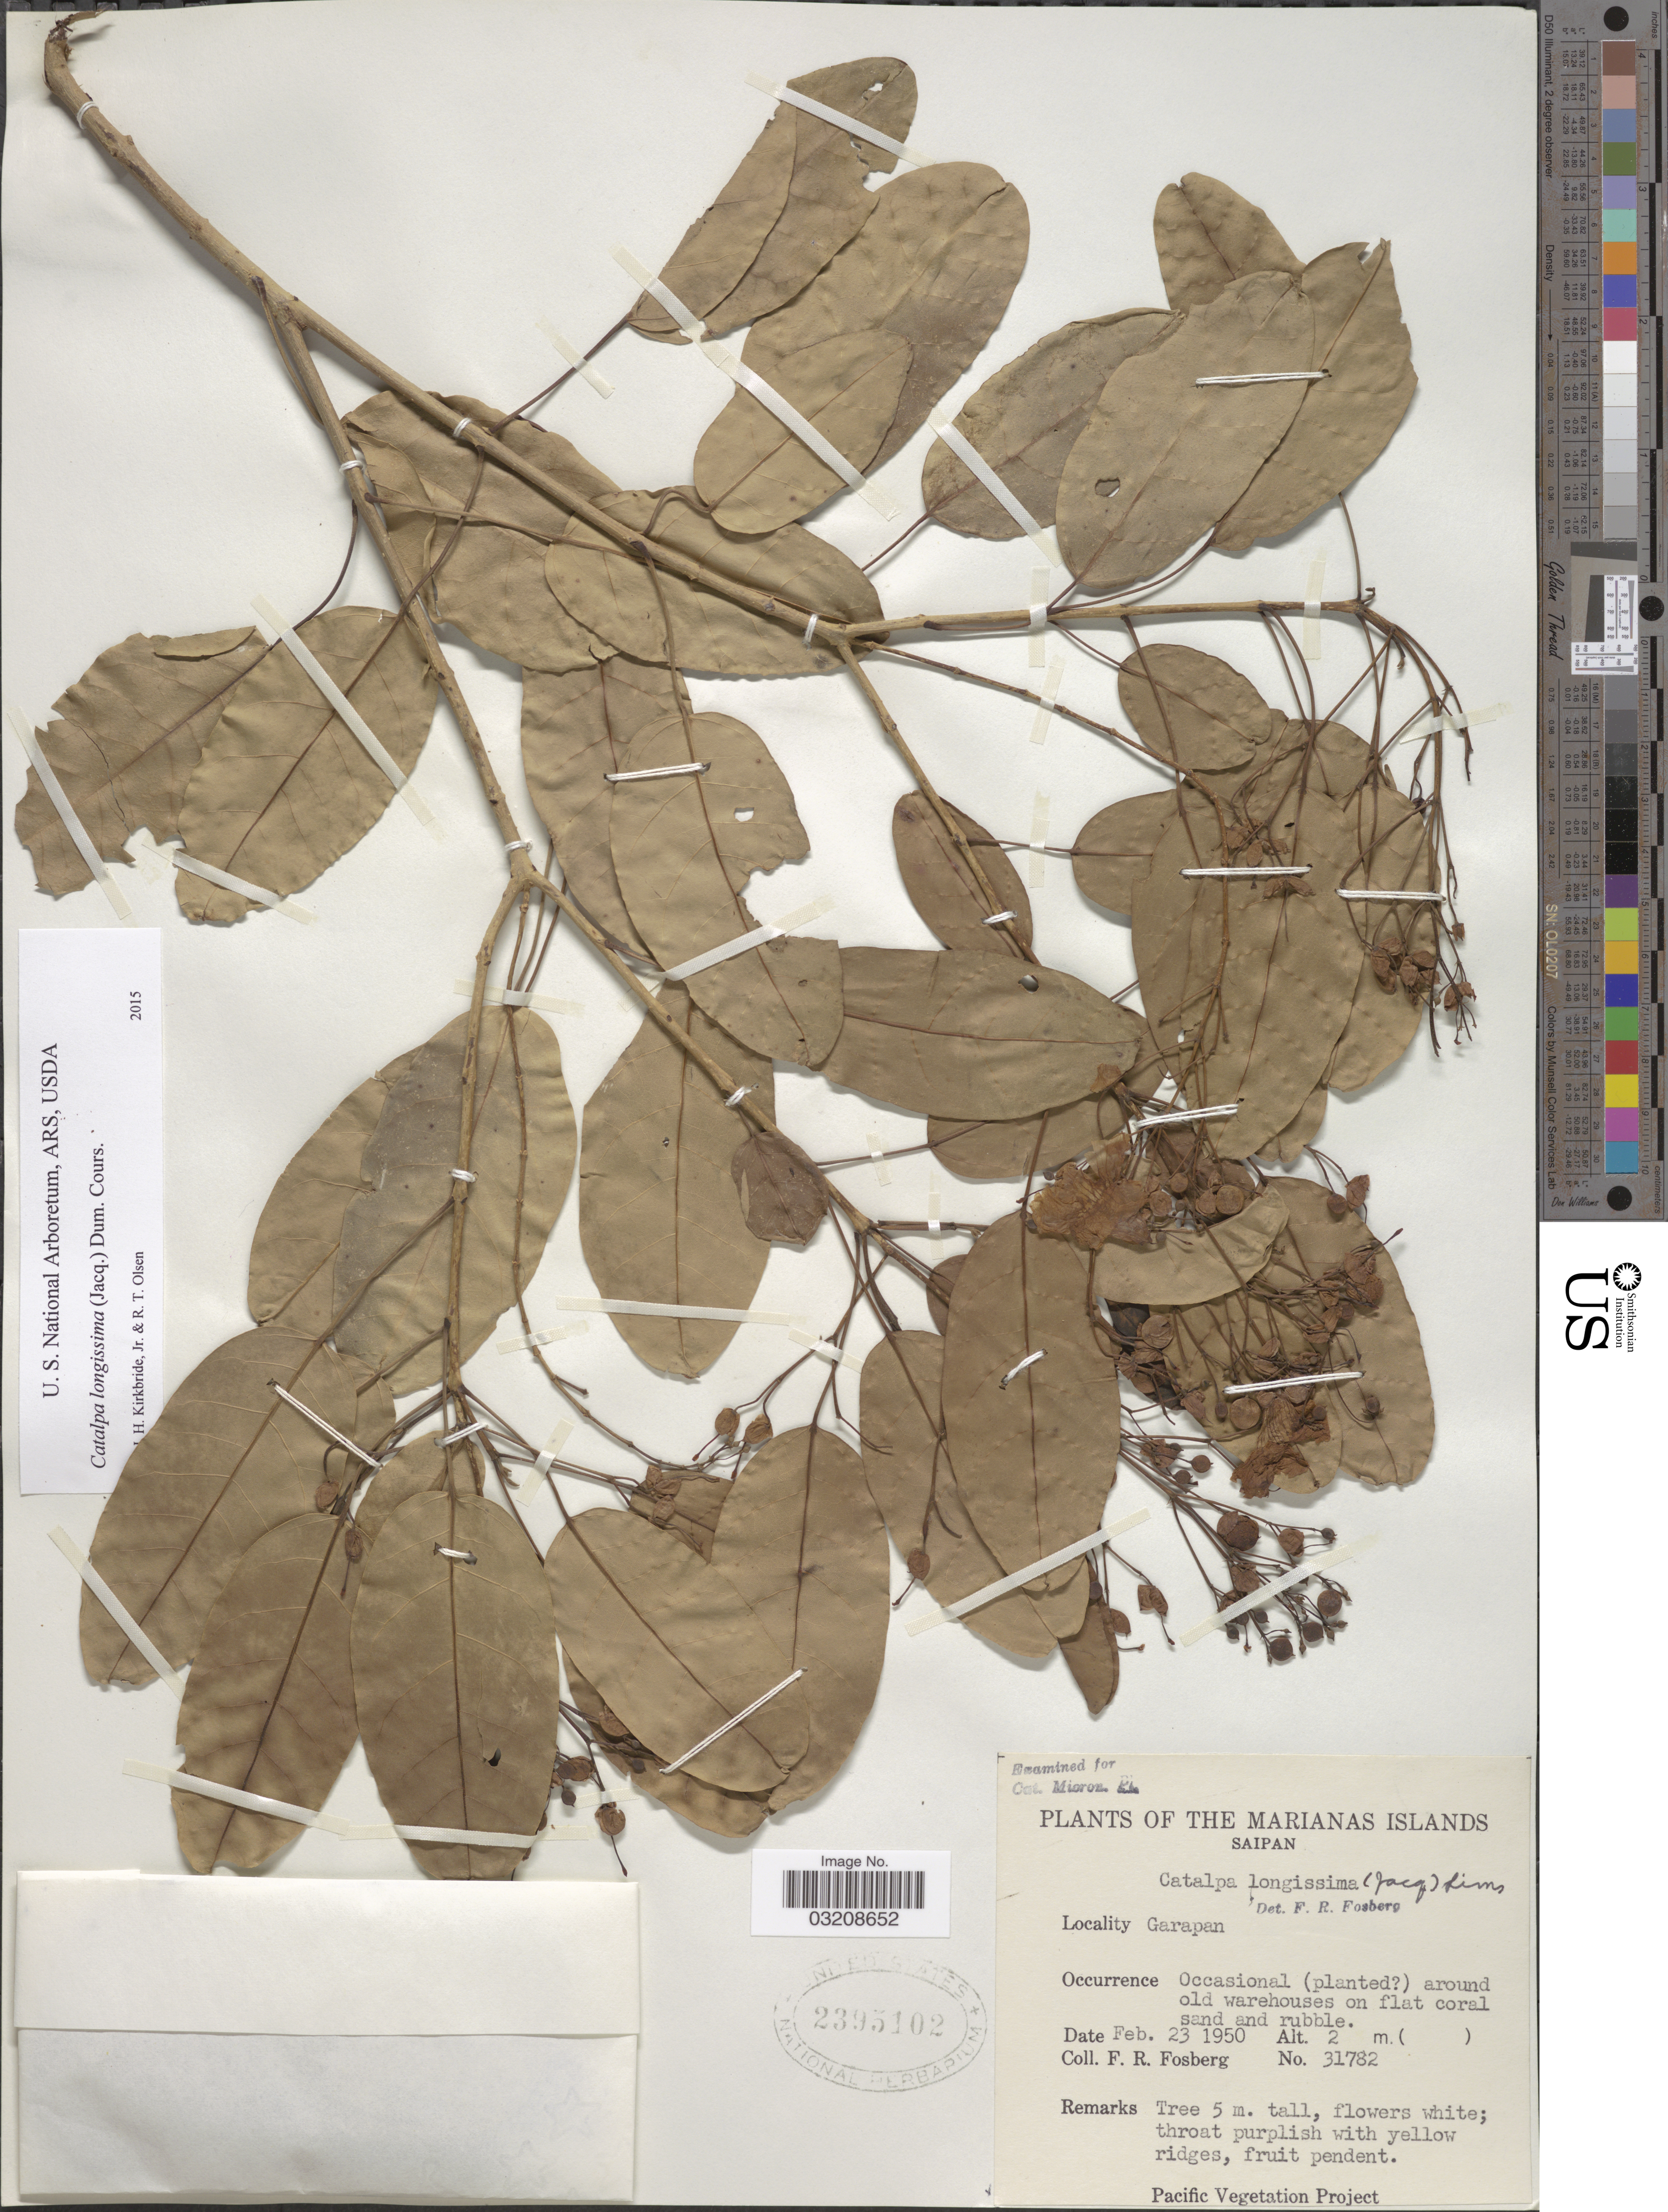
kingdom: Plantae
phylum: Tracheophyta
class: Magnoliopsida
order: Lamiales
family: Bignoniaceae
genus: Catalpa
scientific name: Catalpa longissima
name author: (Jacq.) Dum. Cours.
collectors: F. R. Fosberg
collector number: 31782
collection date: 1950-02-23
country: Northern Mariana Islands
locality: The Marianas Islands, Saipan. Garapan.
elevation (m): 2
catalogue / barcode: US 2395102